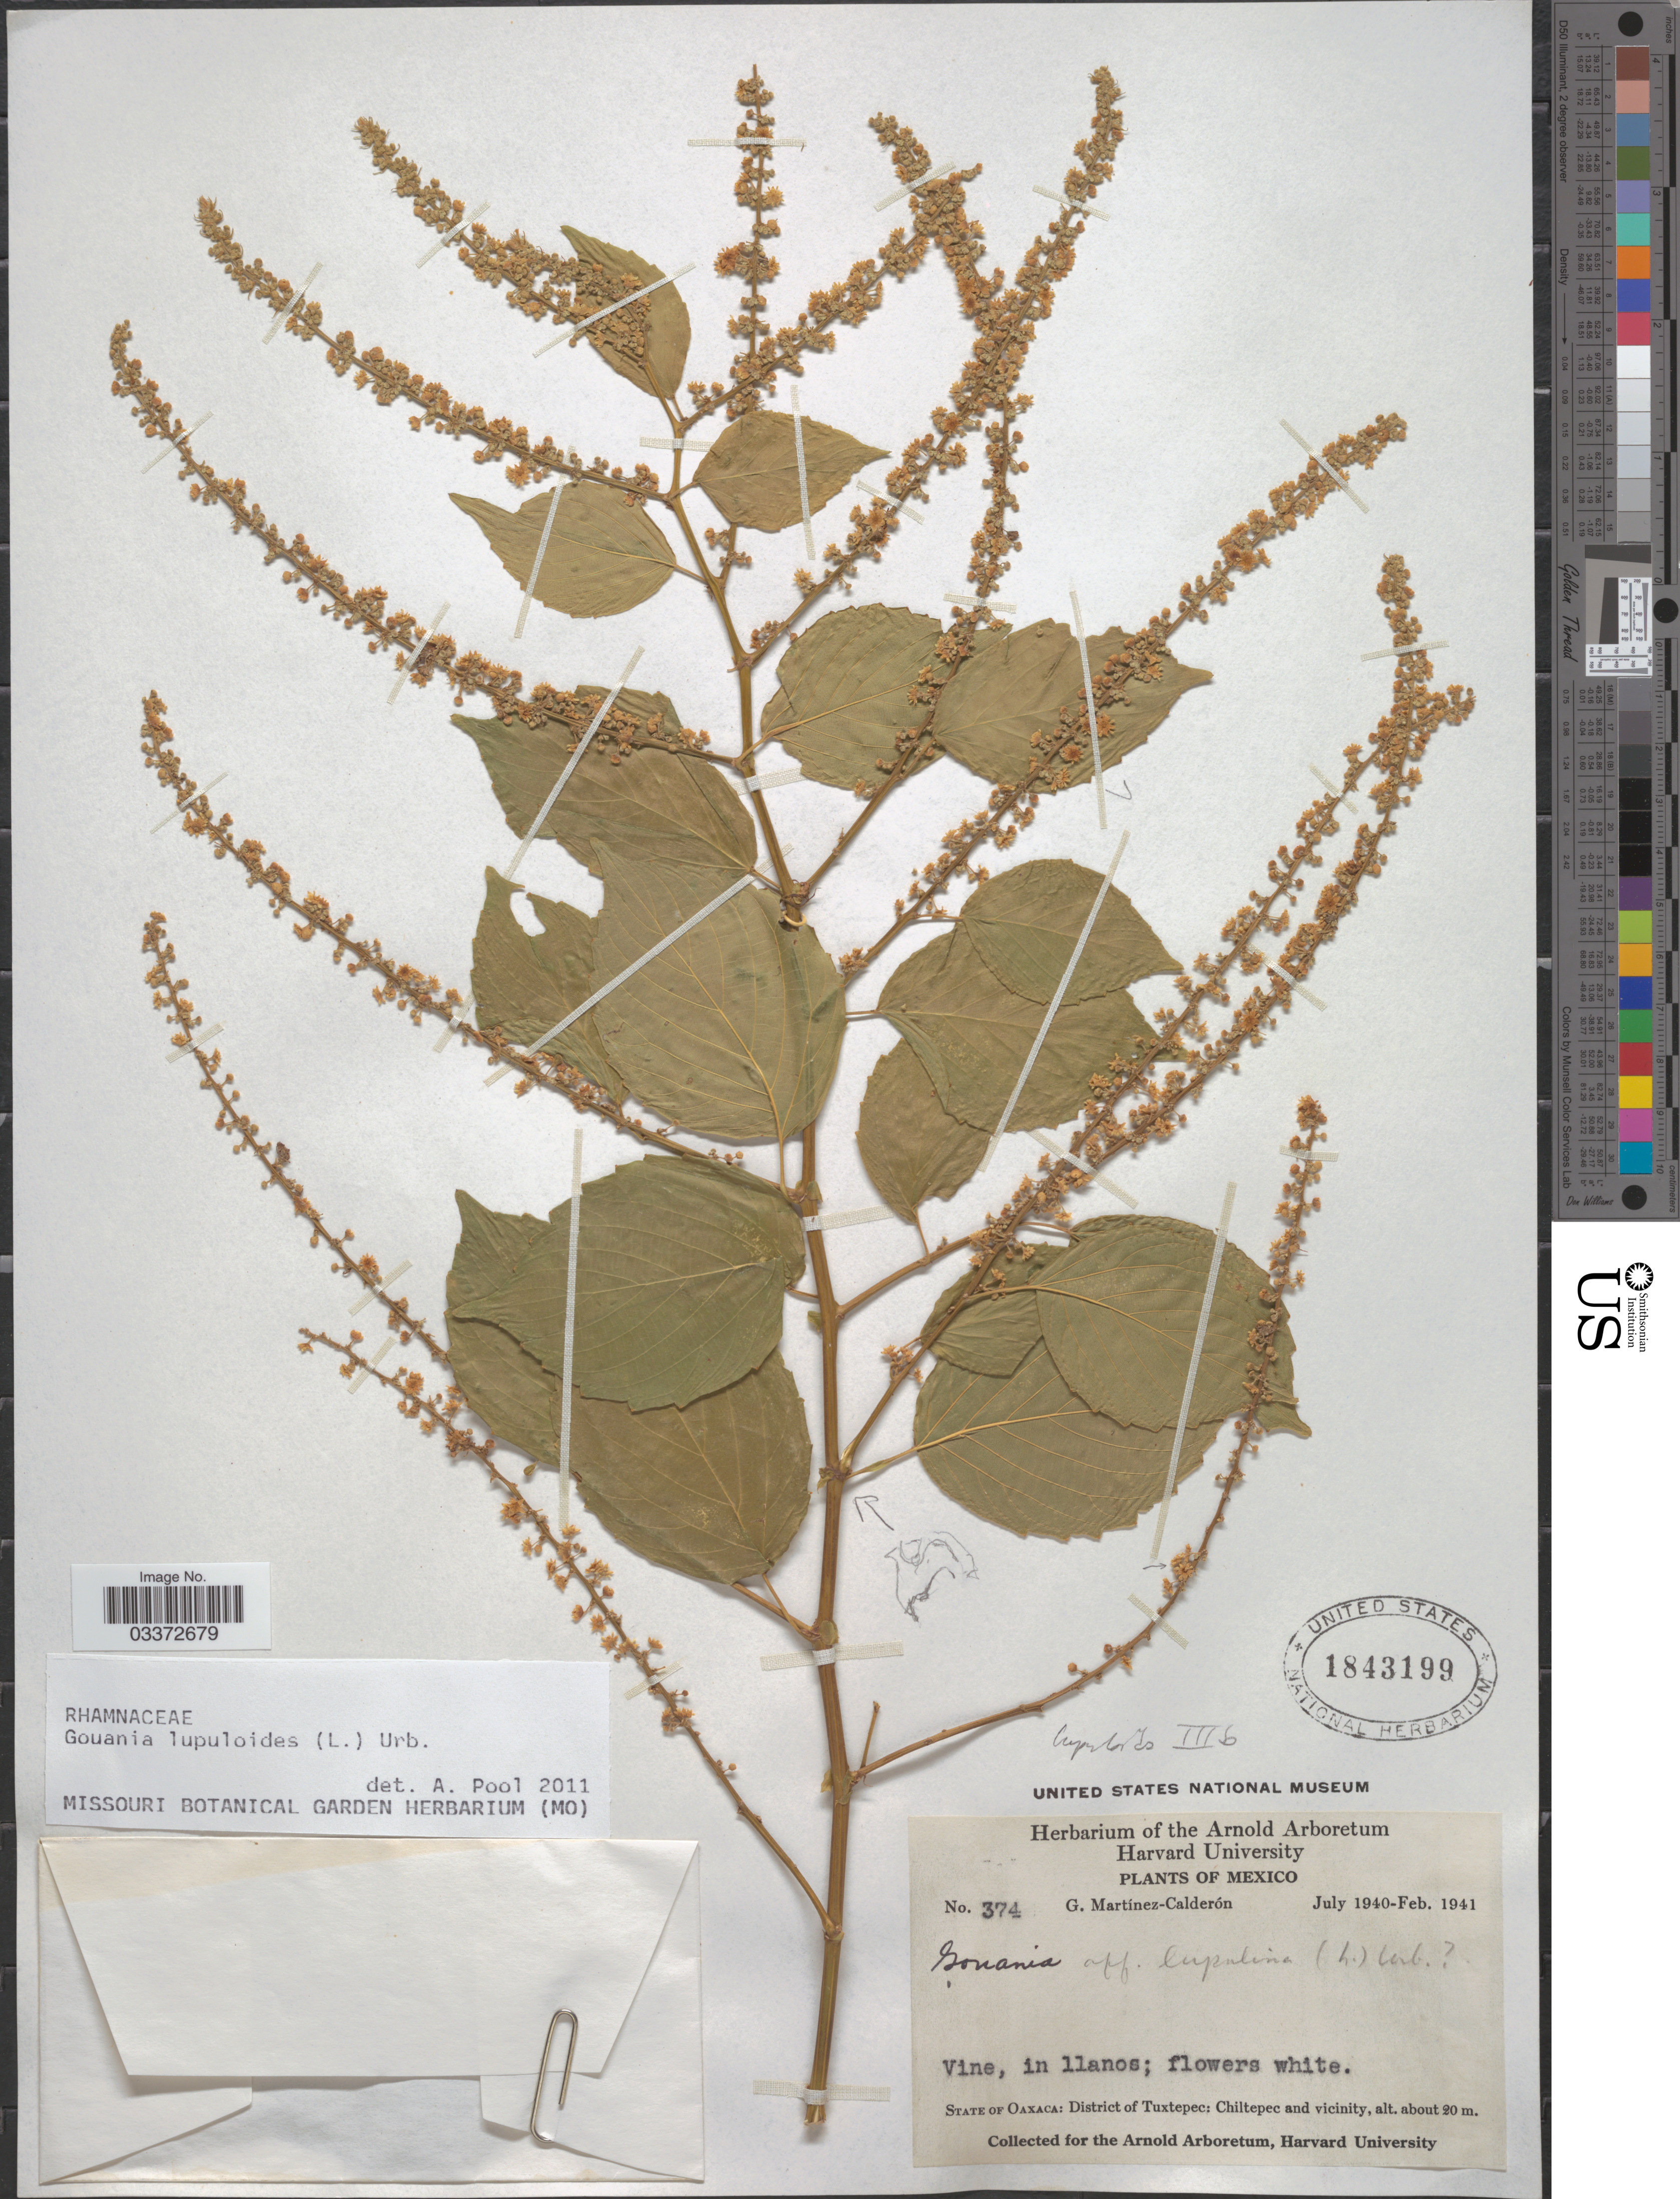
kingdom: Plantae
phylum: Tracheophyta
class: Magnoliopsida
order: Rosales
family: Rhamnaceae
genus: Gouania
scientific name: Gouania lupuloides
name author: (L.) Urb.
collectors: G. Martínez Calderón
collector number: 374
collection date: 1940-07/1941-02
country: Mexico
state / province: Oaxaca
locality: District of Tuxtepec: Chiltepec and vicinity.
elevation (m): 20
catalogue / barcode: US 1843199